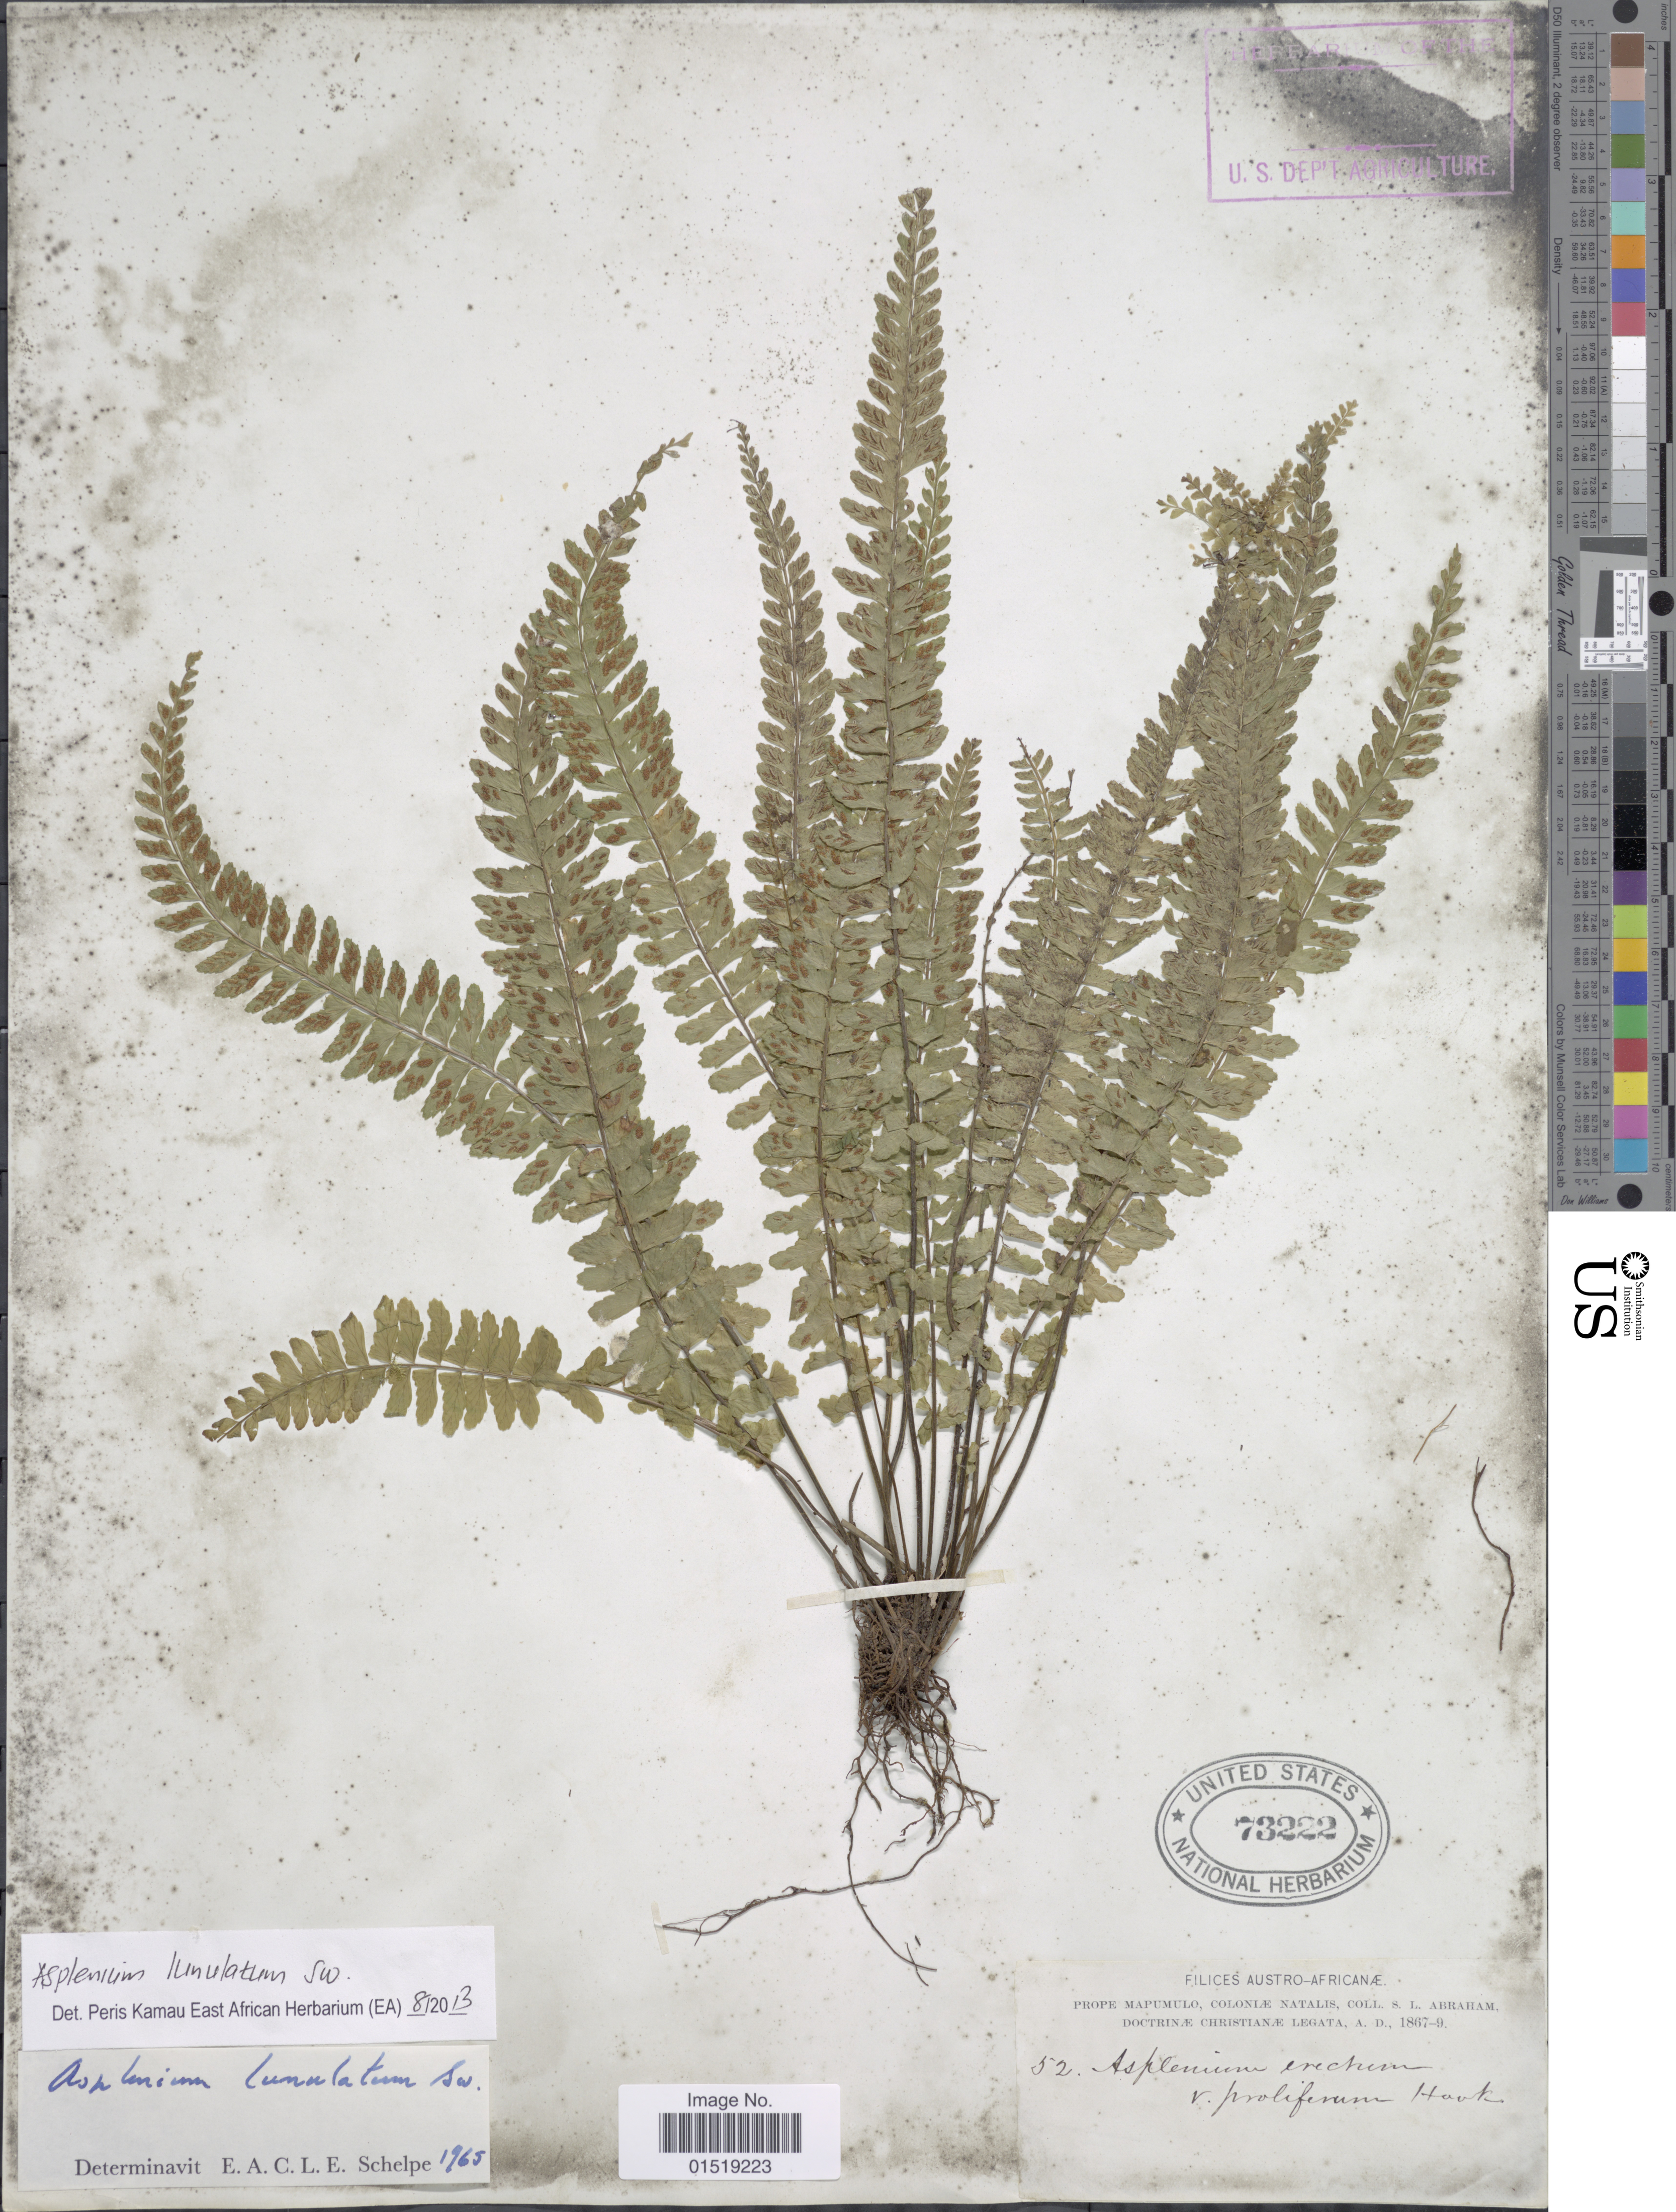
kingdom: Plantae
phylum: Tracheophyta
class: Polypodiopsida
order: Polypodiales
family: Aspleniaceae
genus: Asplenium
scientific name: Asplenium lunulatum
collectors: S. Abraham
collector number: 52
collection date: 1867/1869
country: South Africa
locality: Filices Austro-Africanæ. Prope Mapumulo, Coloniæ Natalis.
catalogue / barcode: US 73222